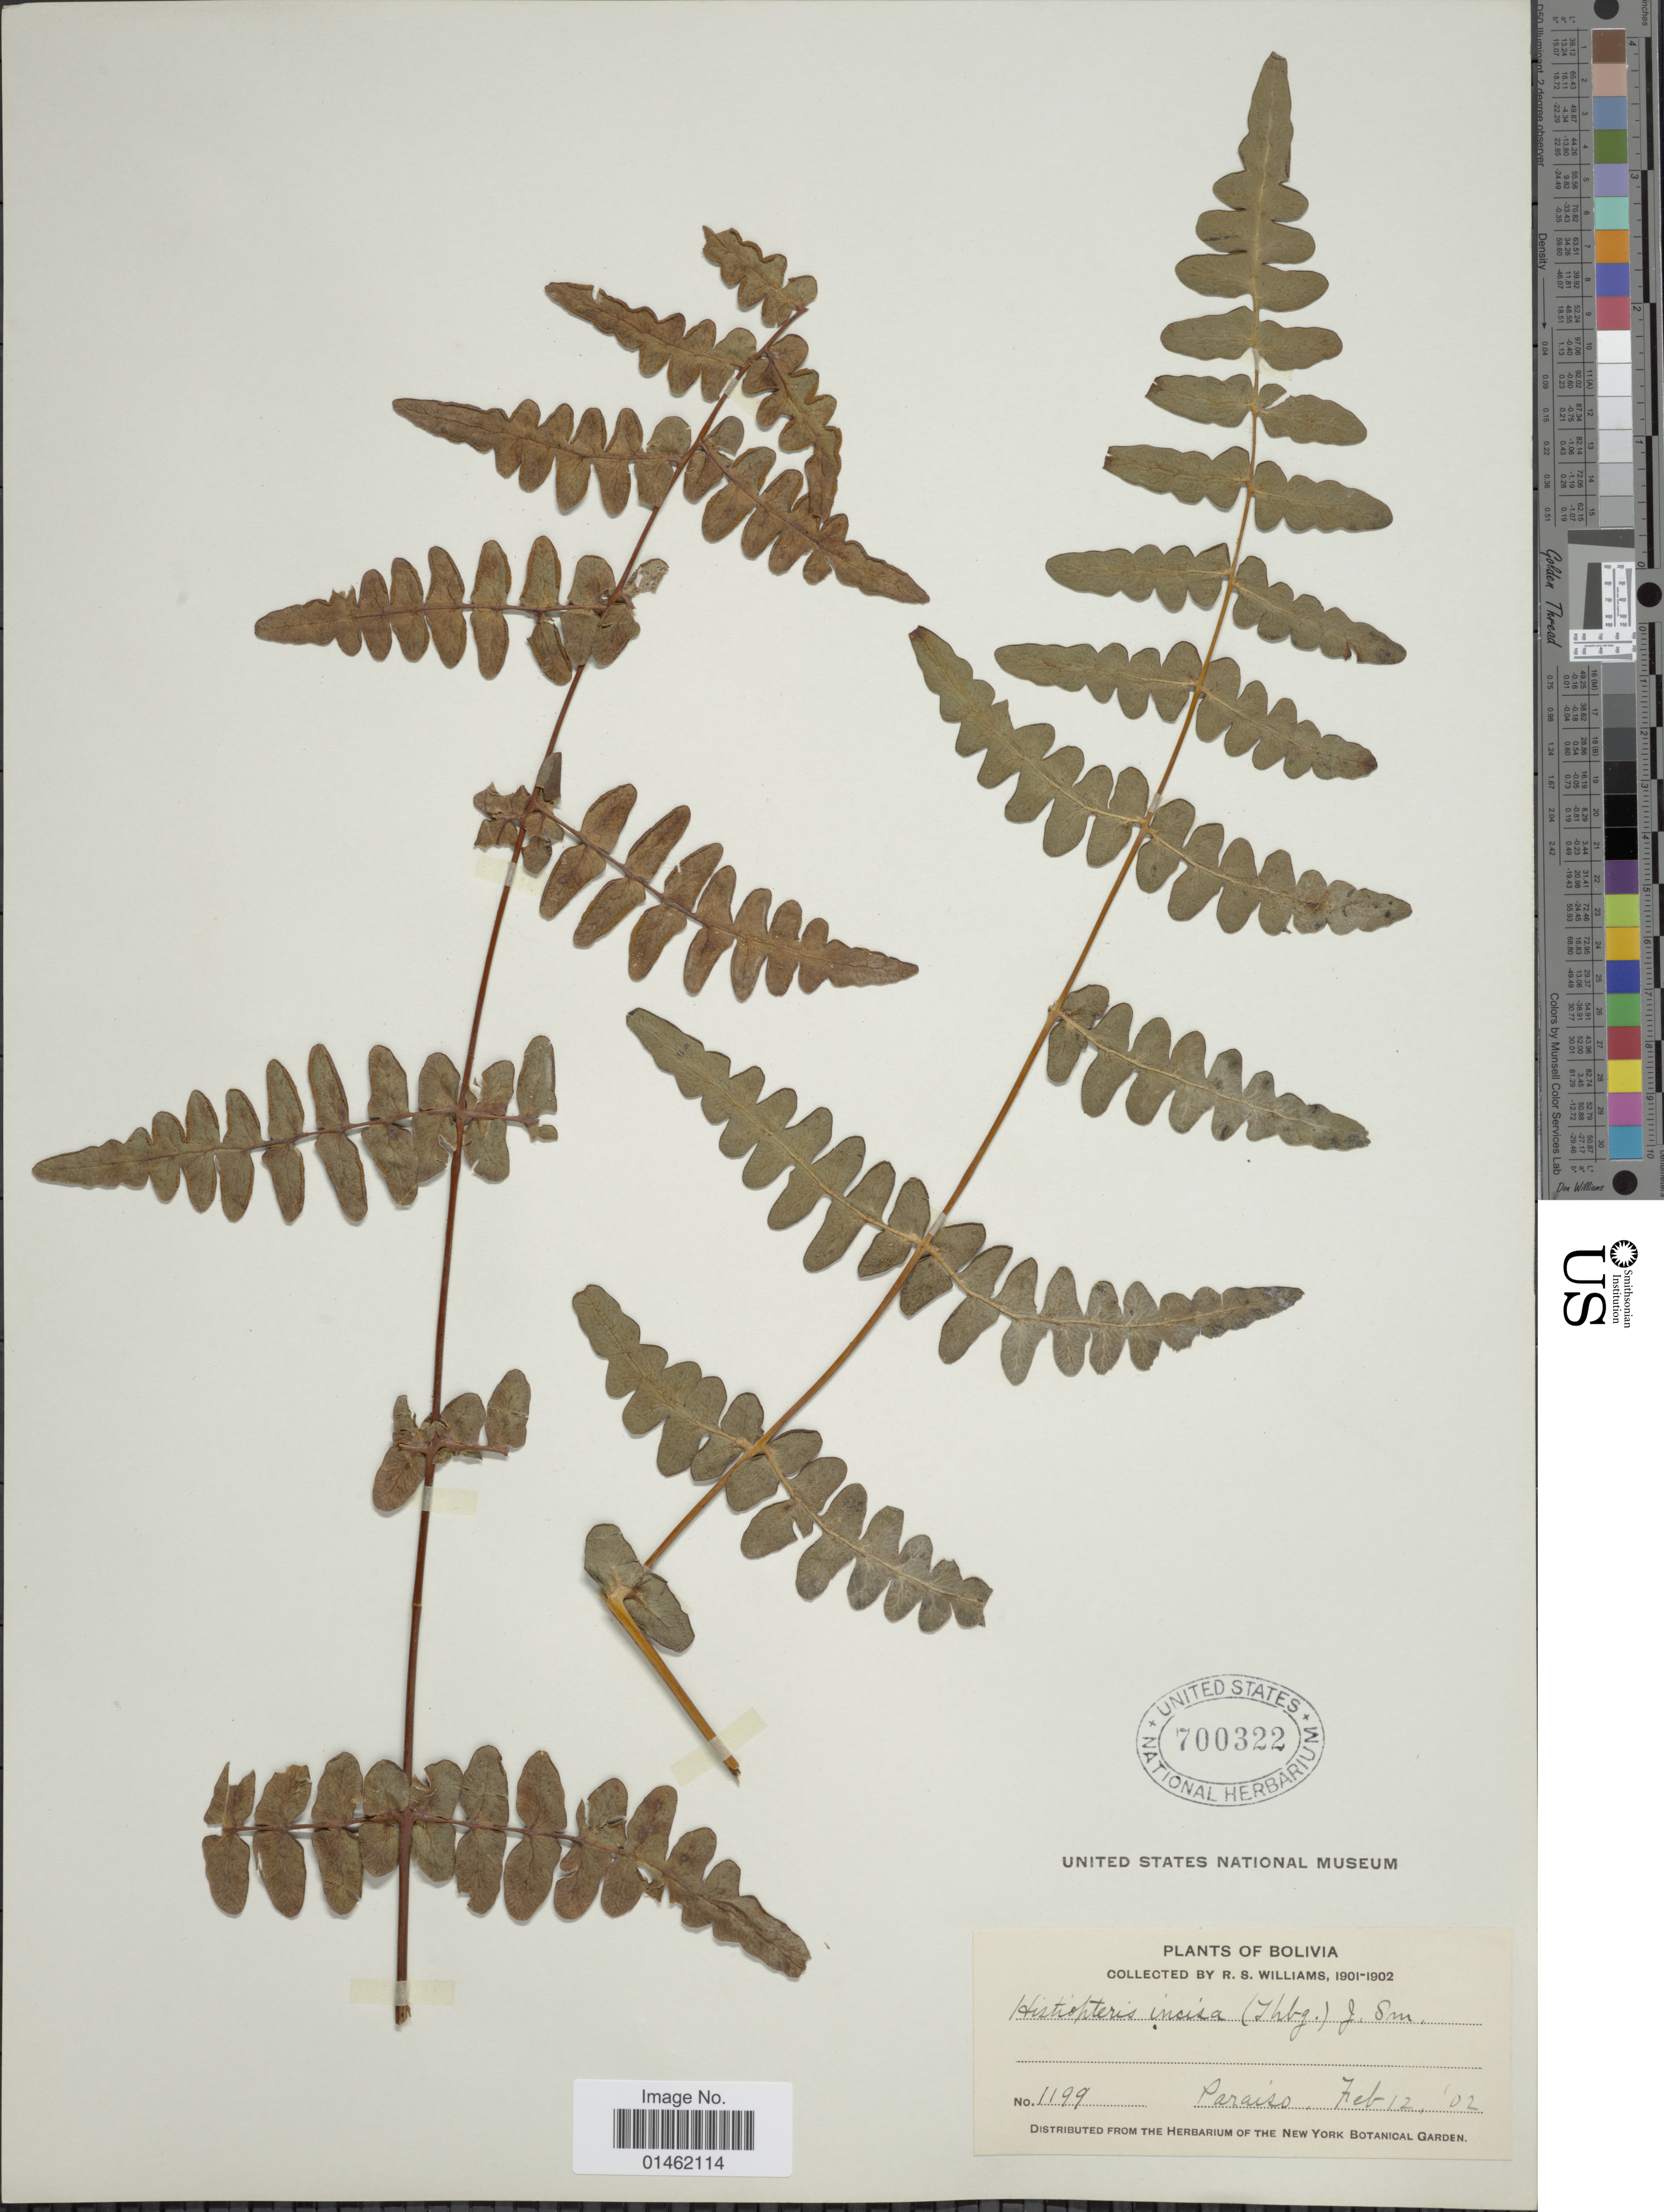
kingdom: Plantae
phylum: Tracheophyta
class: Polypodiopsida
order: Polypodiales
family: Dennstaedtiaceae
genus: Histiopteris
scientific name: Histiopteris incisa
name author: (Thunb.) J. Sm.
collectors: R. S. Williams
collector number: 1199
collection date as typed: Feb. 12, '02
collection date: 1902-02-12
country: Bolivia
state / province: La Paz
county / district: Franz Tamayo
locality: Paraiso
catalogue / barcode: US 700322